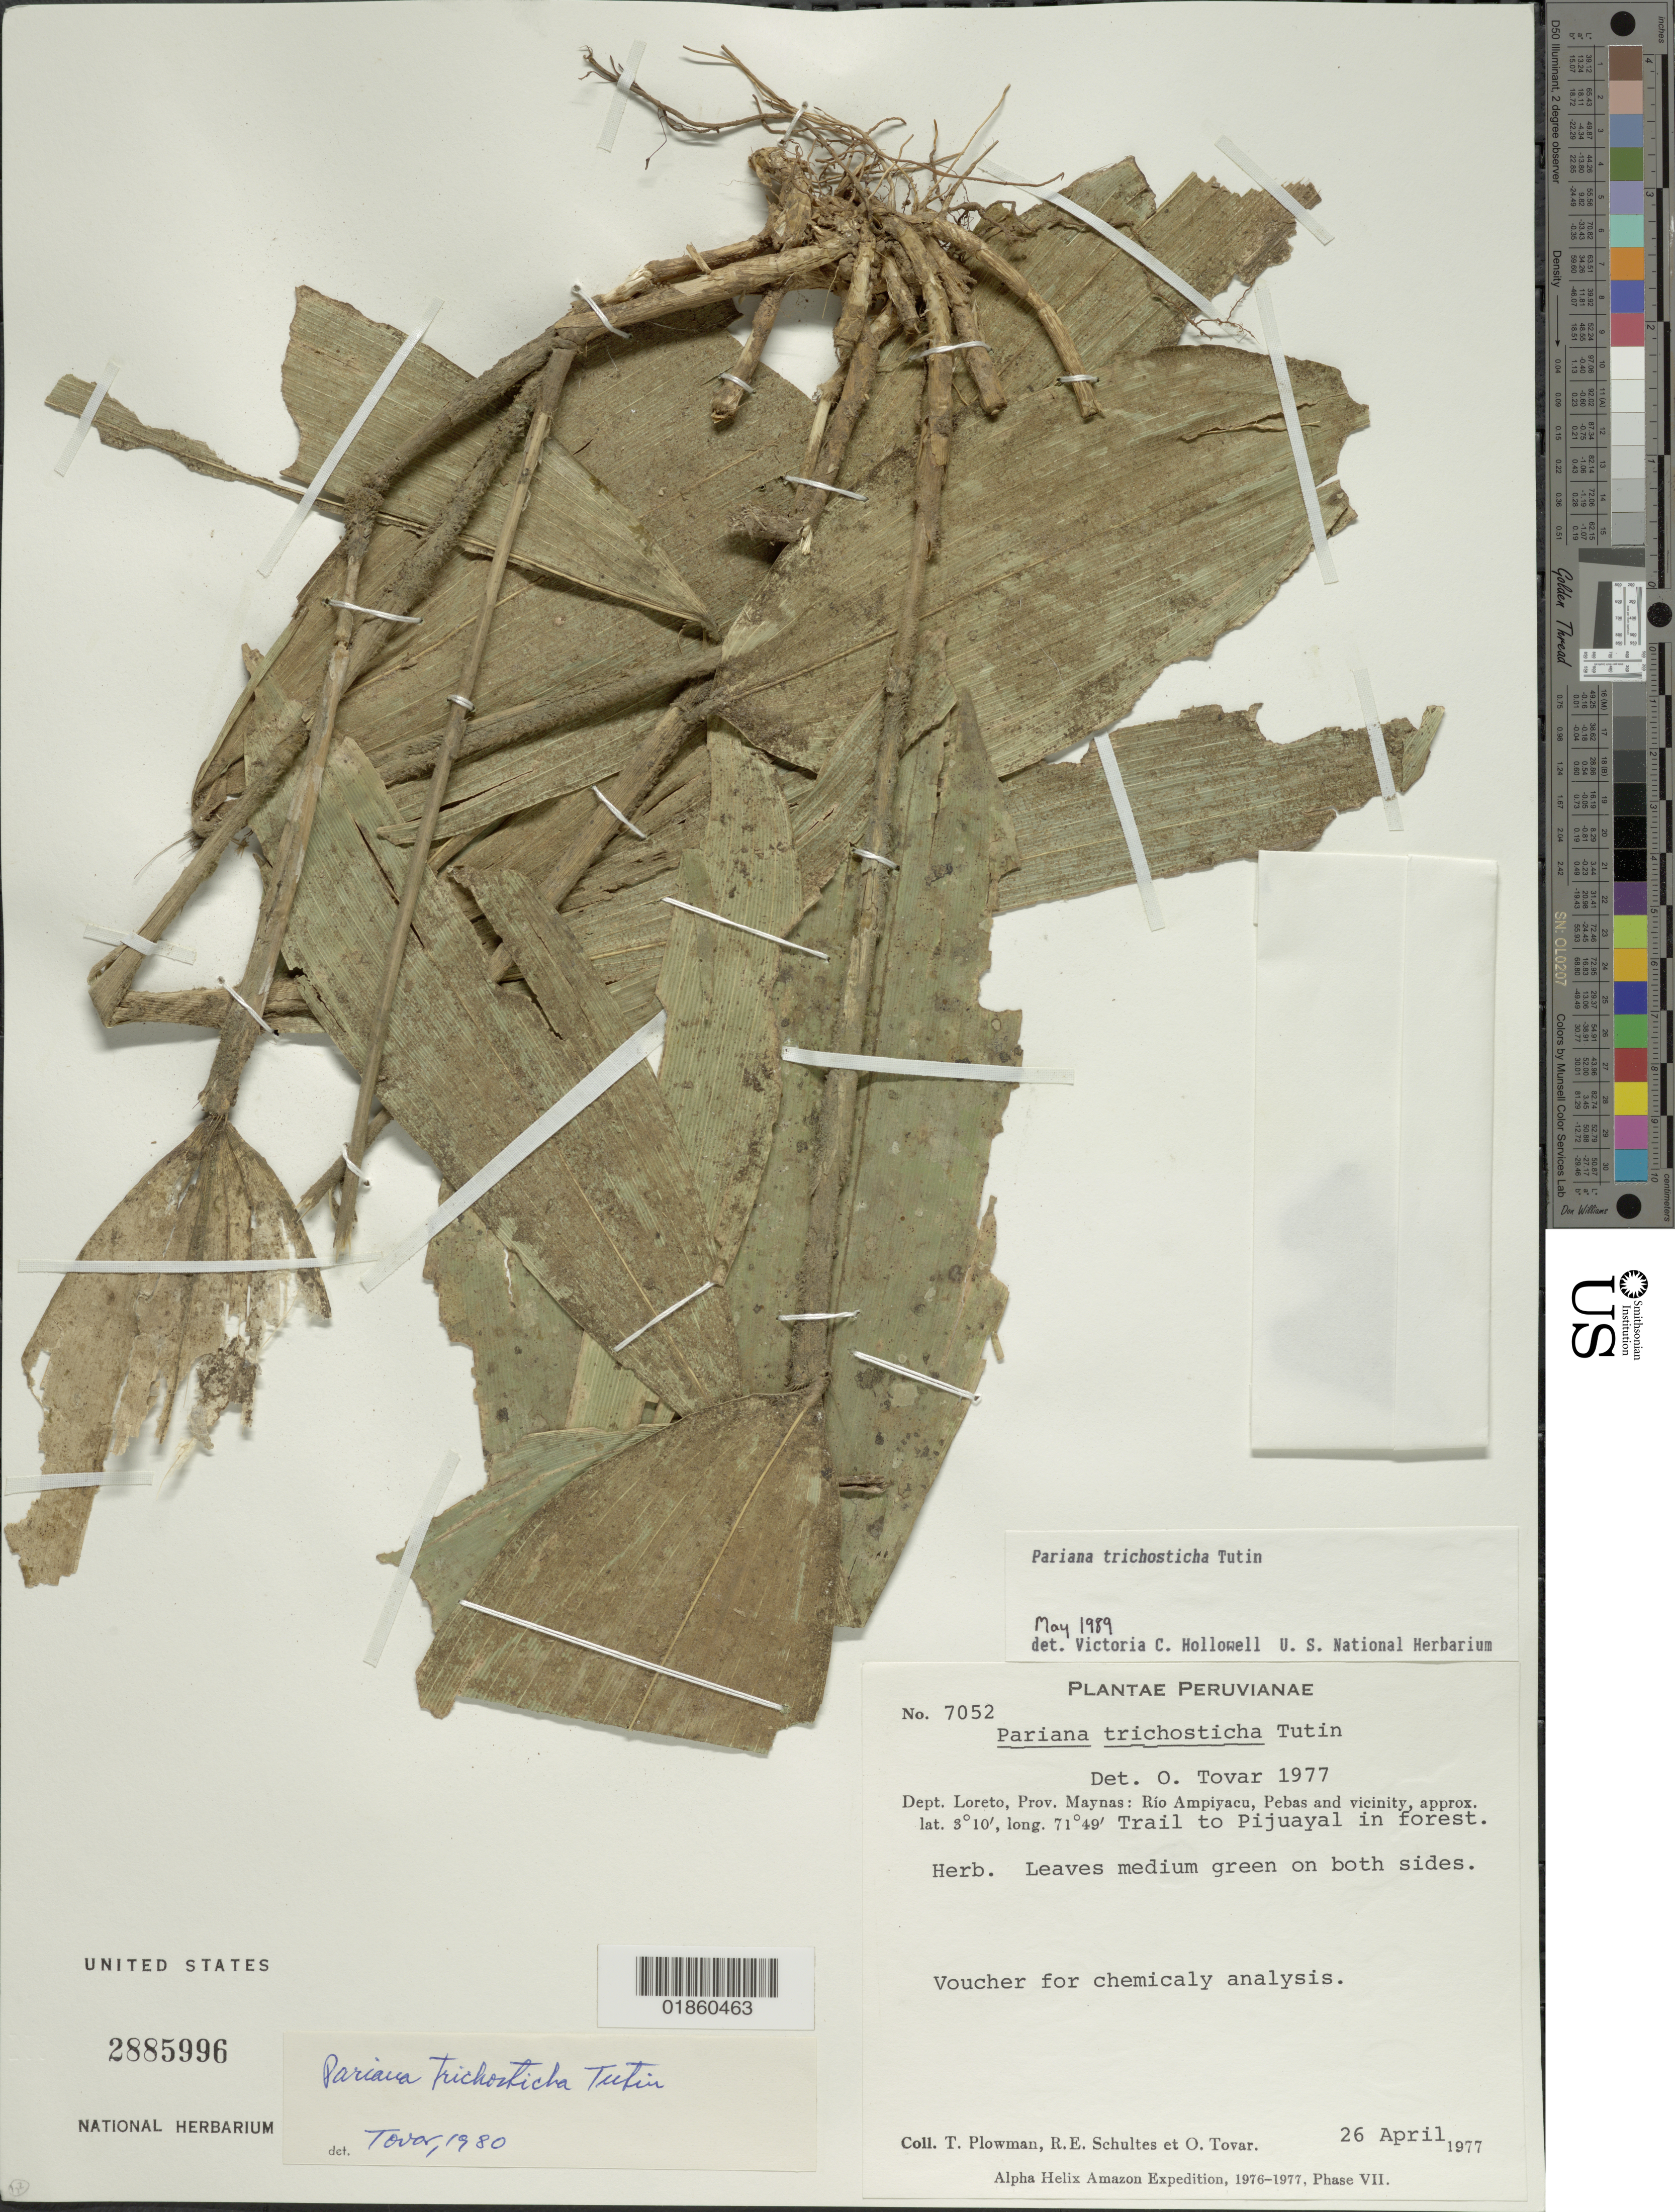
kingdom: Plantae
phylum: Tracheophyta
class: Liliopsida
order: Poales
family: Poaceae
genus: Pariana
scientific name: Pariana trichosticha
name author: Tutin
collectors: T. Plowman, R. E. Schultes & O. Tovar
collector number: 7052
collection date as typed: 26 Apr 1977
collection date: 1977-04-26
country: Peru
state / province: Loreto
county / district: Maynas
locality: Río Ampiyacu, Pebas and vicinity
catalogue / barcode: US 2885996